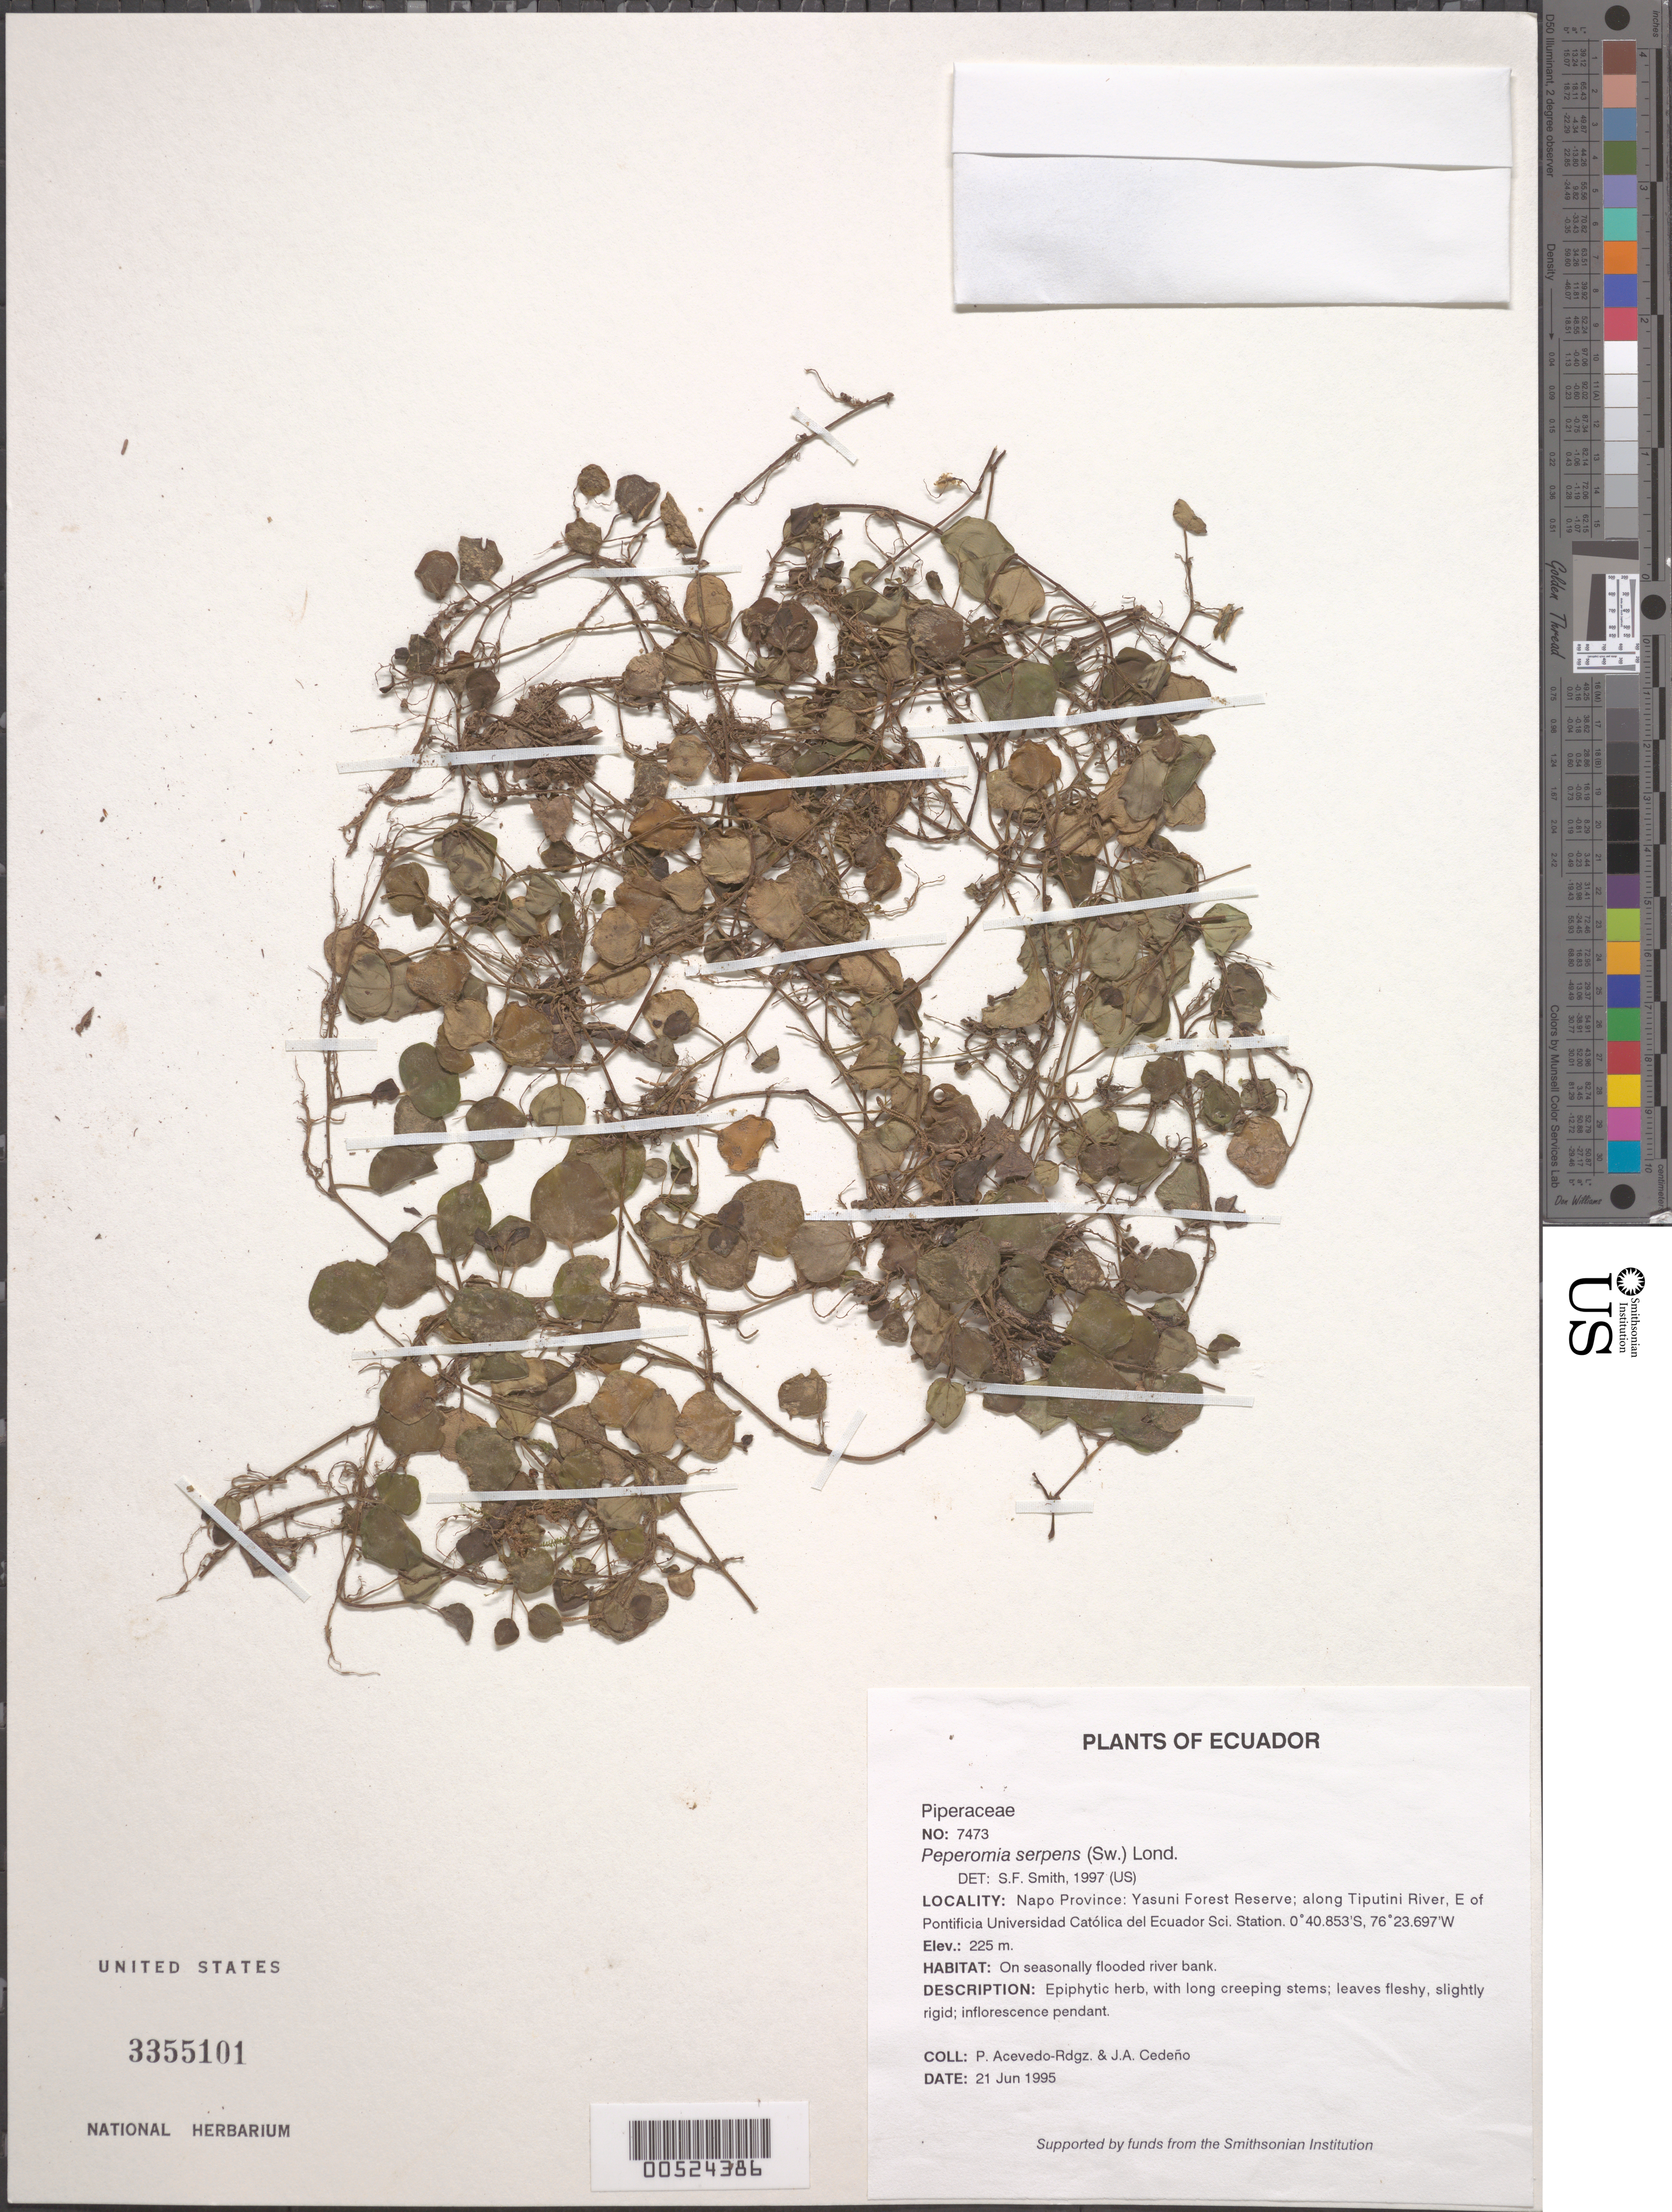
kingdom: Plantae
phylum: Tracheophyta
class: Magnoliopsida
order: Piperales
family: Piperaceae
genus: Peperomia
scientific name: Peperomia serpens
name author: (Sw.) Loudon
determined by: Smith, Stephen F., (US), NMNH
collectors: P. Acevedo-Rodr. & J. A. Cedeño M.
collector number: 7473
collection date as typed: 21 Jun 1995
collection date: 1995-06-21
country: Ecuador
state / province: Napo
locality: Napo Province: Yasuni Forest Reserve; along Tiputini River, E of Pontificia Universidad Católica del Ecuador Sci. Station.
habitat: On seasonally flooded river bank.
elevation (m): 225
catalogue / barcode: US 3355101